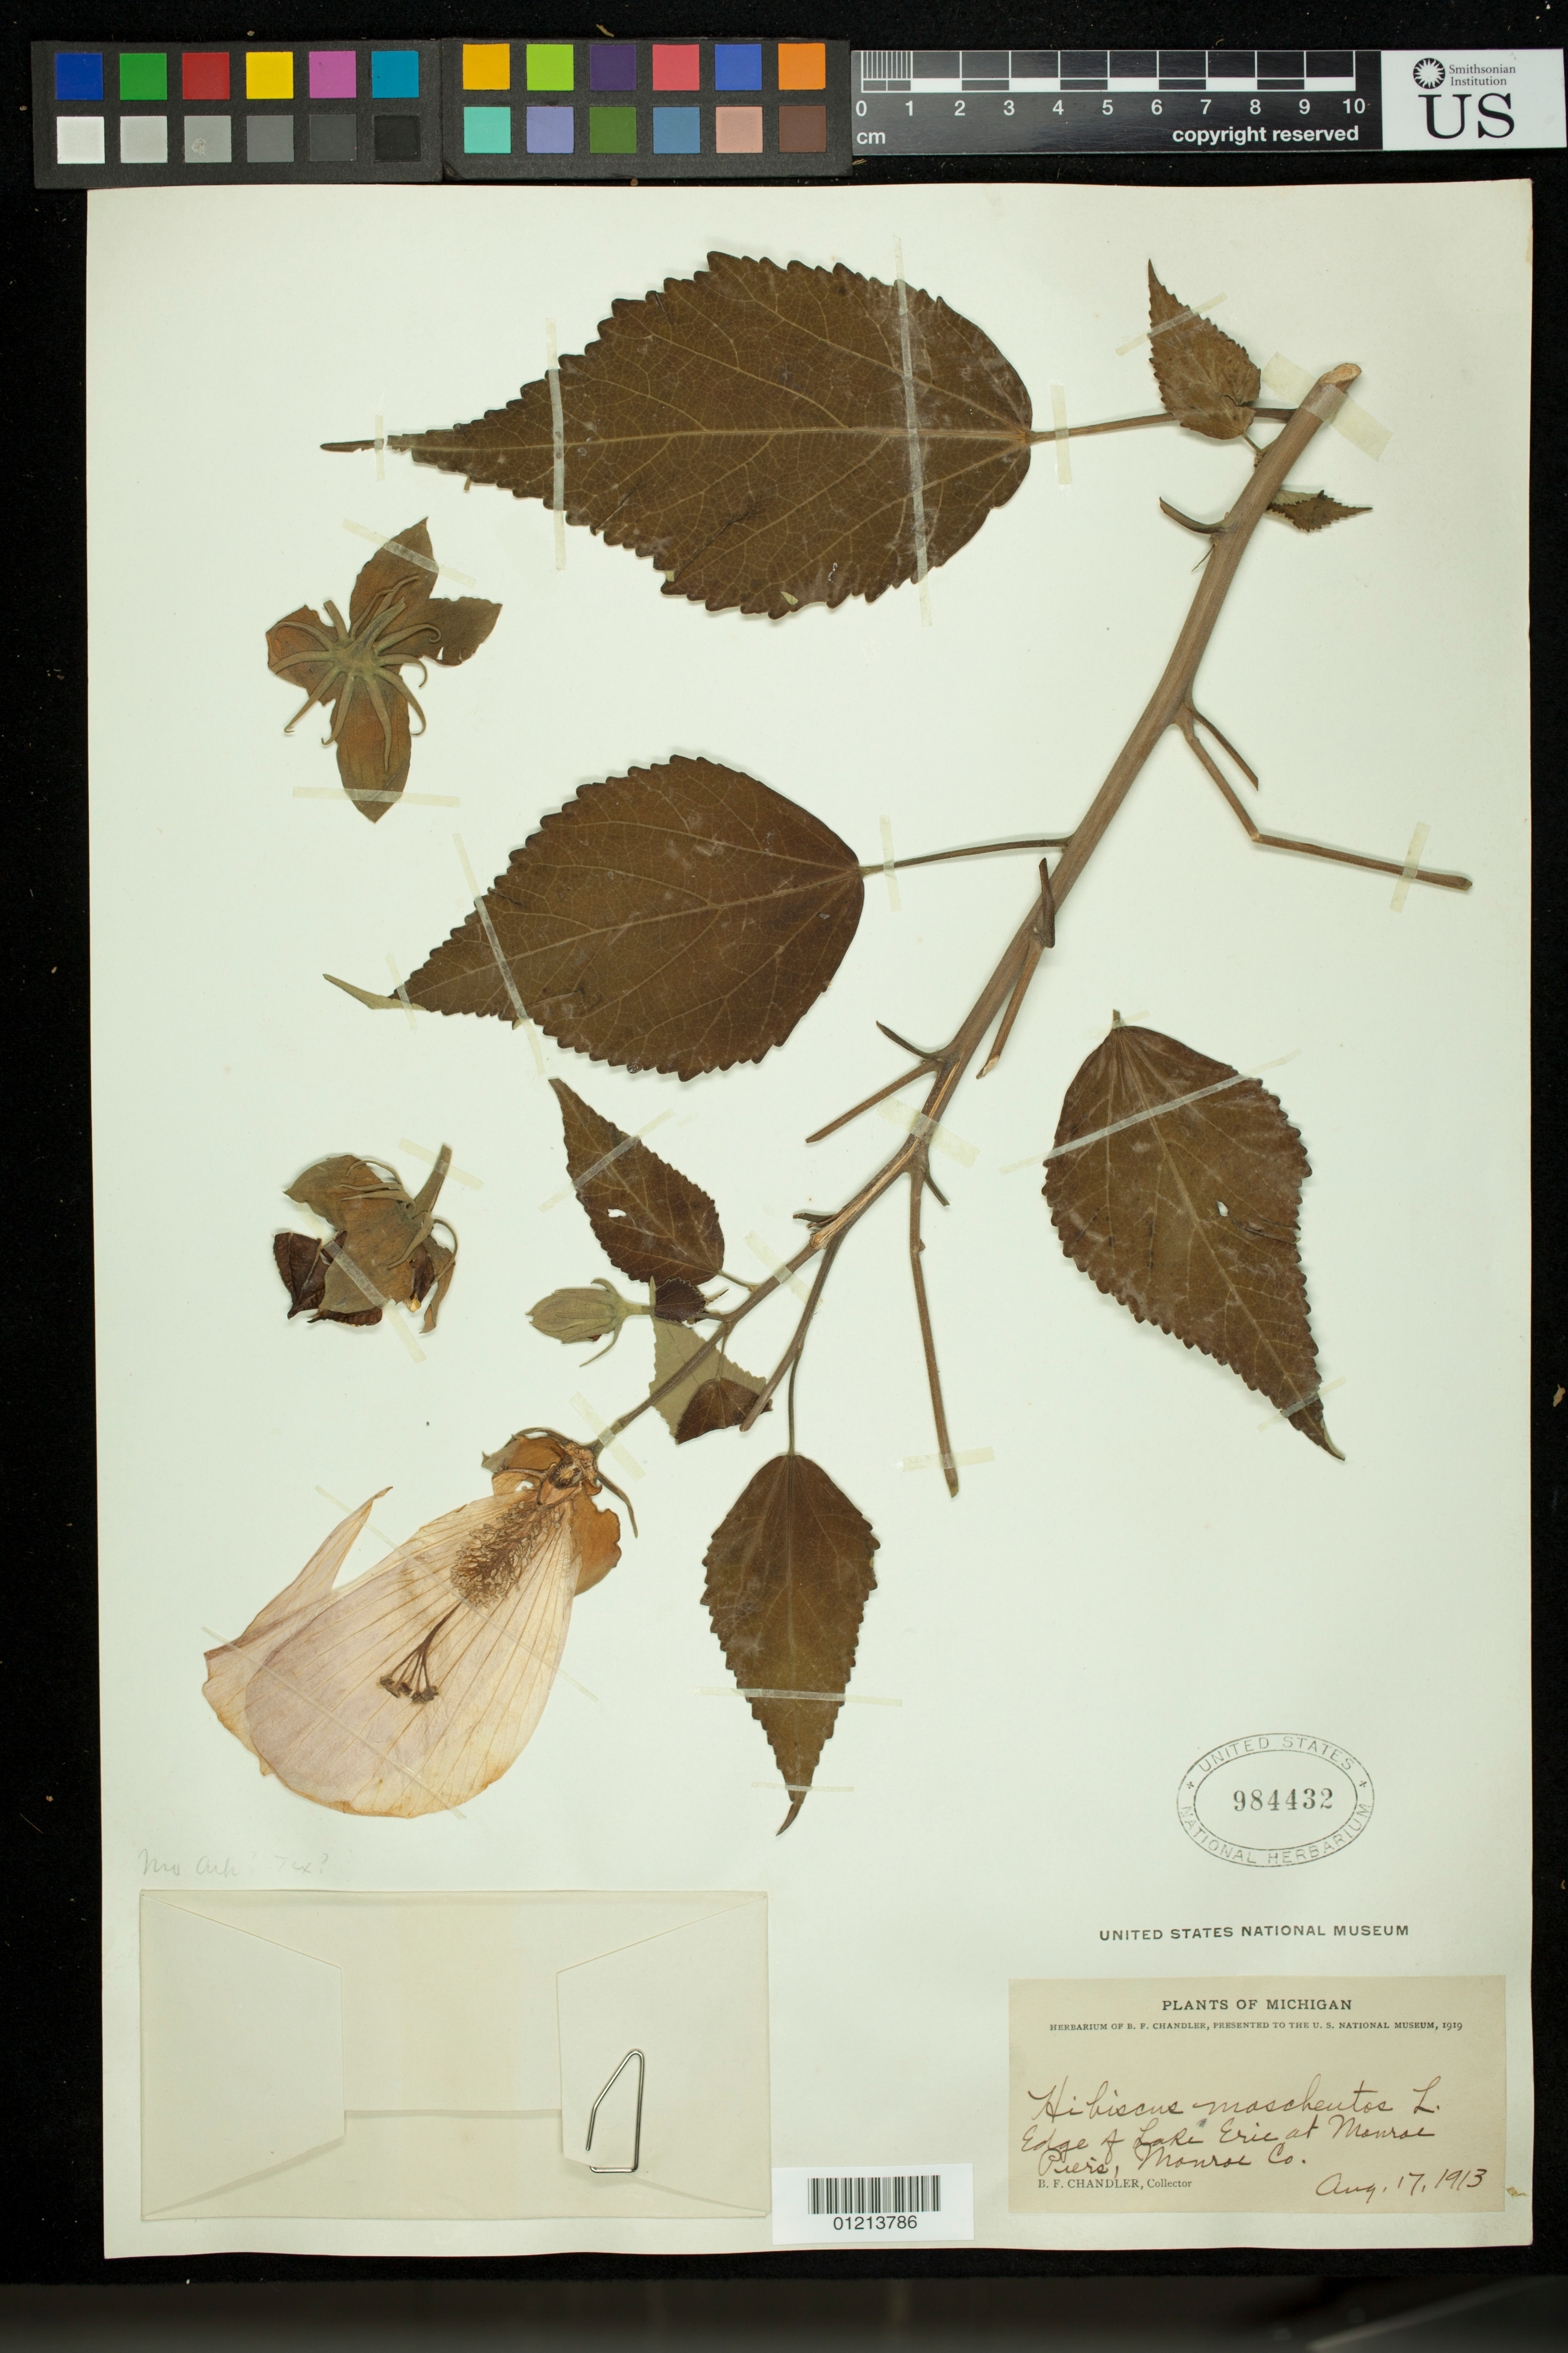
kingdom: Plantae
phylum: Tracheophyta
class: Magnoliopsida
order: Malvales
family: Malvaceae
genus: Hibiscus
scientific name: Hibiscus moscheutos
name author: L.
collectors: B. F. Chandler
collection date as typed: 17 Aug 1913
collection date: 1913-08-17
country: United States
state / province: Michigan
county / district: Monroe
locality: Edge of Lake Erie at Monroe Piers, Monroe Co.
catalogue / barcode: US 984432